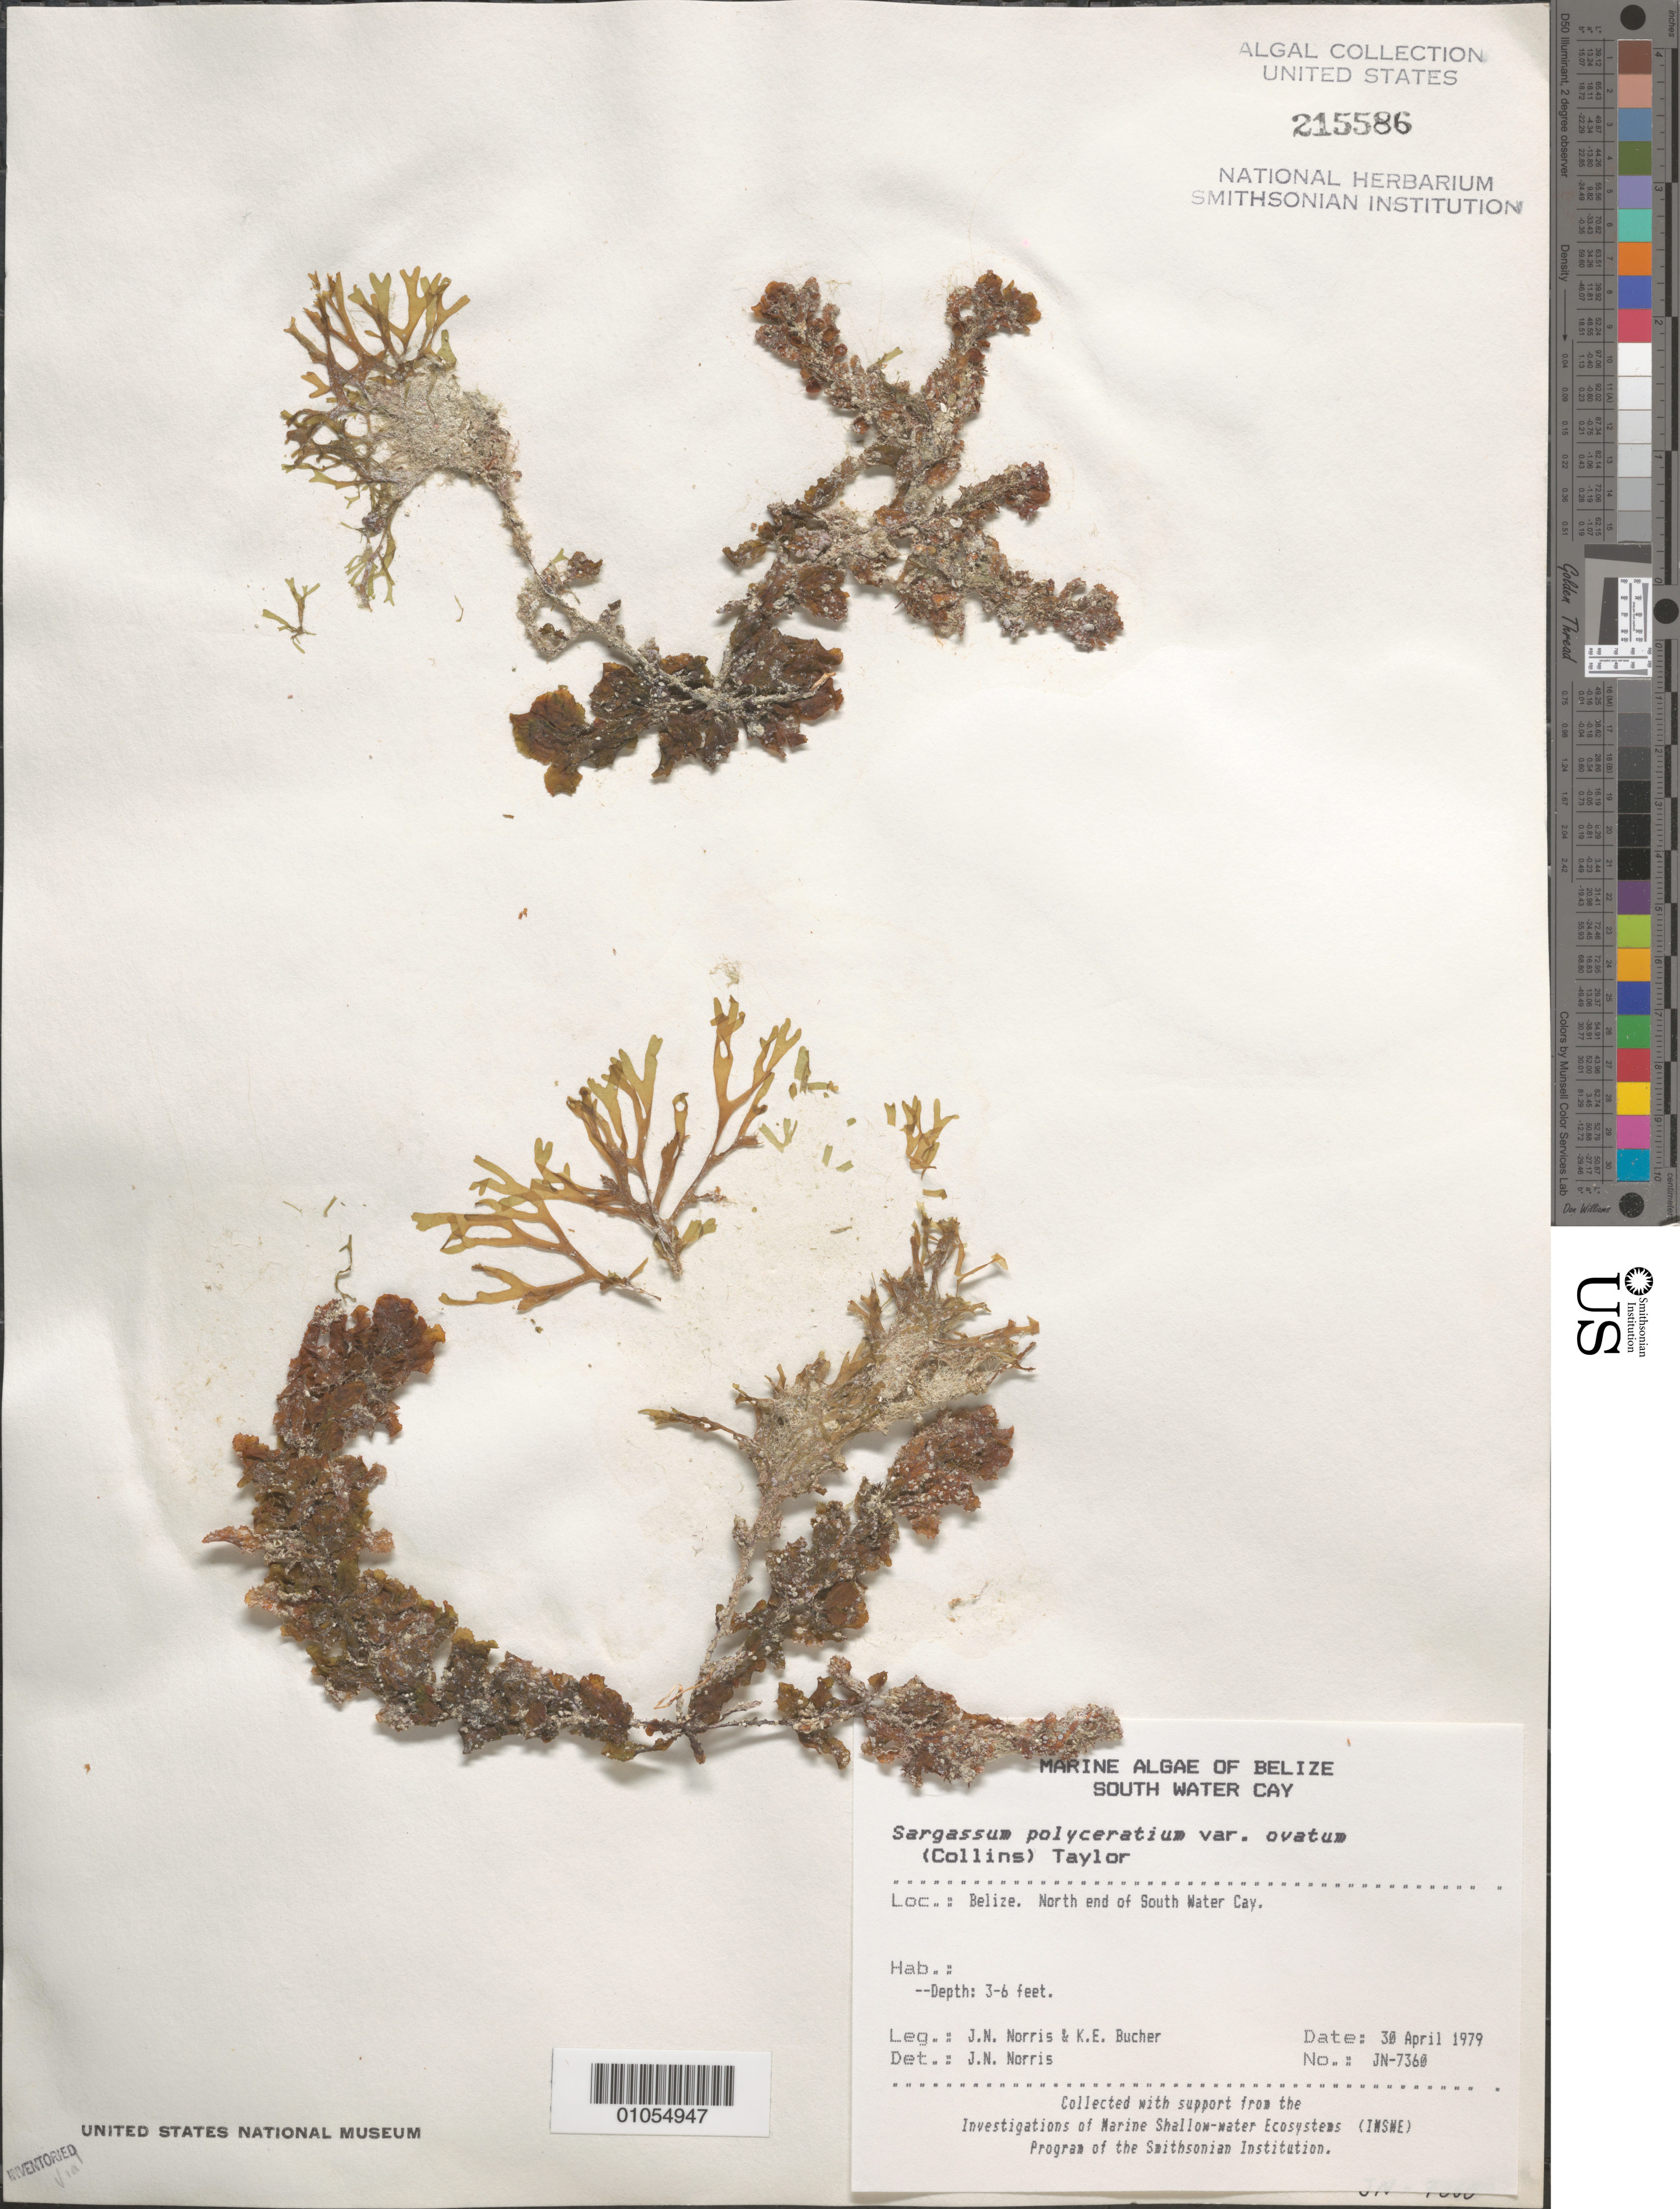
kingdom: Chromista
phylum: Ochrophyta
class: Phaeophyceae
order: Fucales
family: Sargassaceae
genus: Sargassum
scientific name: Sargassum polyceratium var. ovatum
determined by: Norris, James N.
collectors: J. N. Norris & K. E. Bucher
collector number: JN-7360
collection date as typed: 30 Apr 1979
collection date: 1979-04-30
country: Belize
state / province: Stann Creek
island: South Water Cay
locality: North end of the cay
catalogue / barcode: US 215586